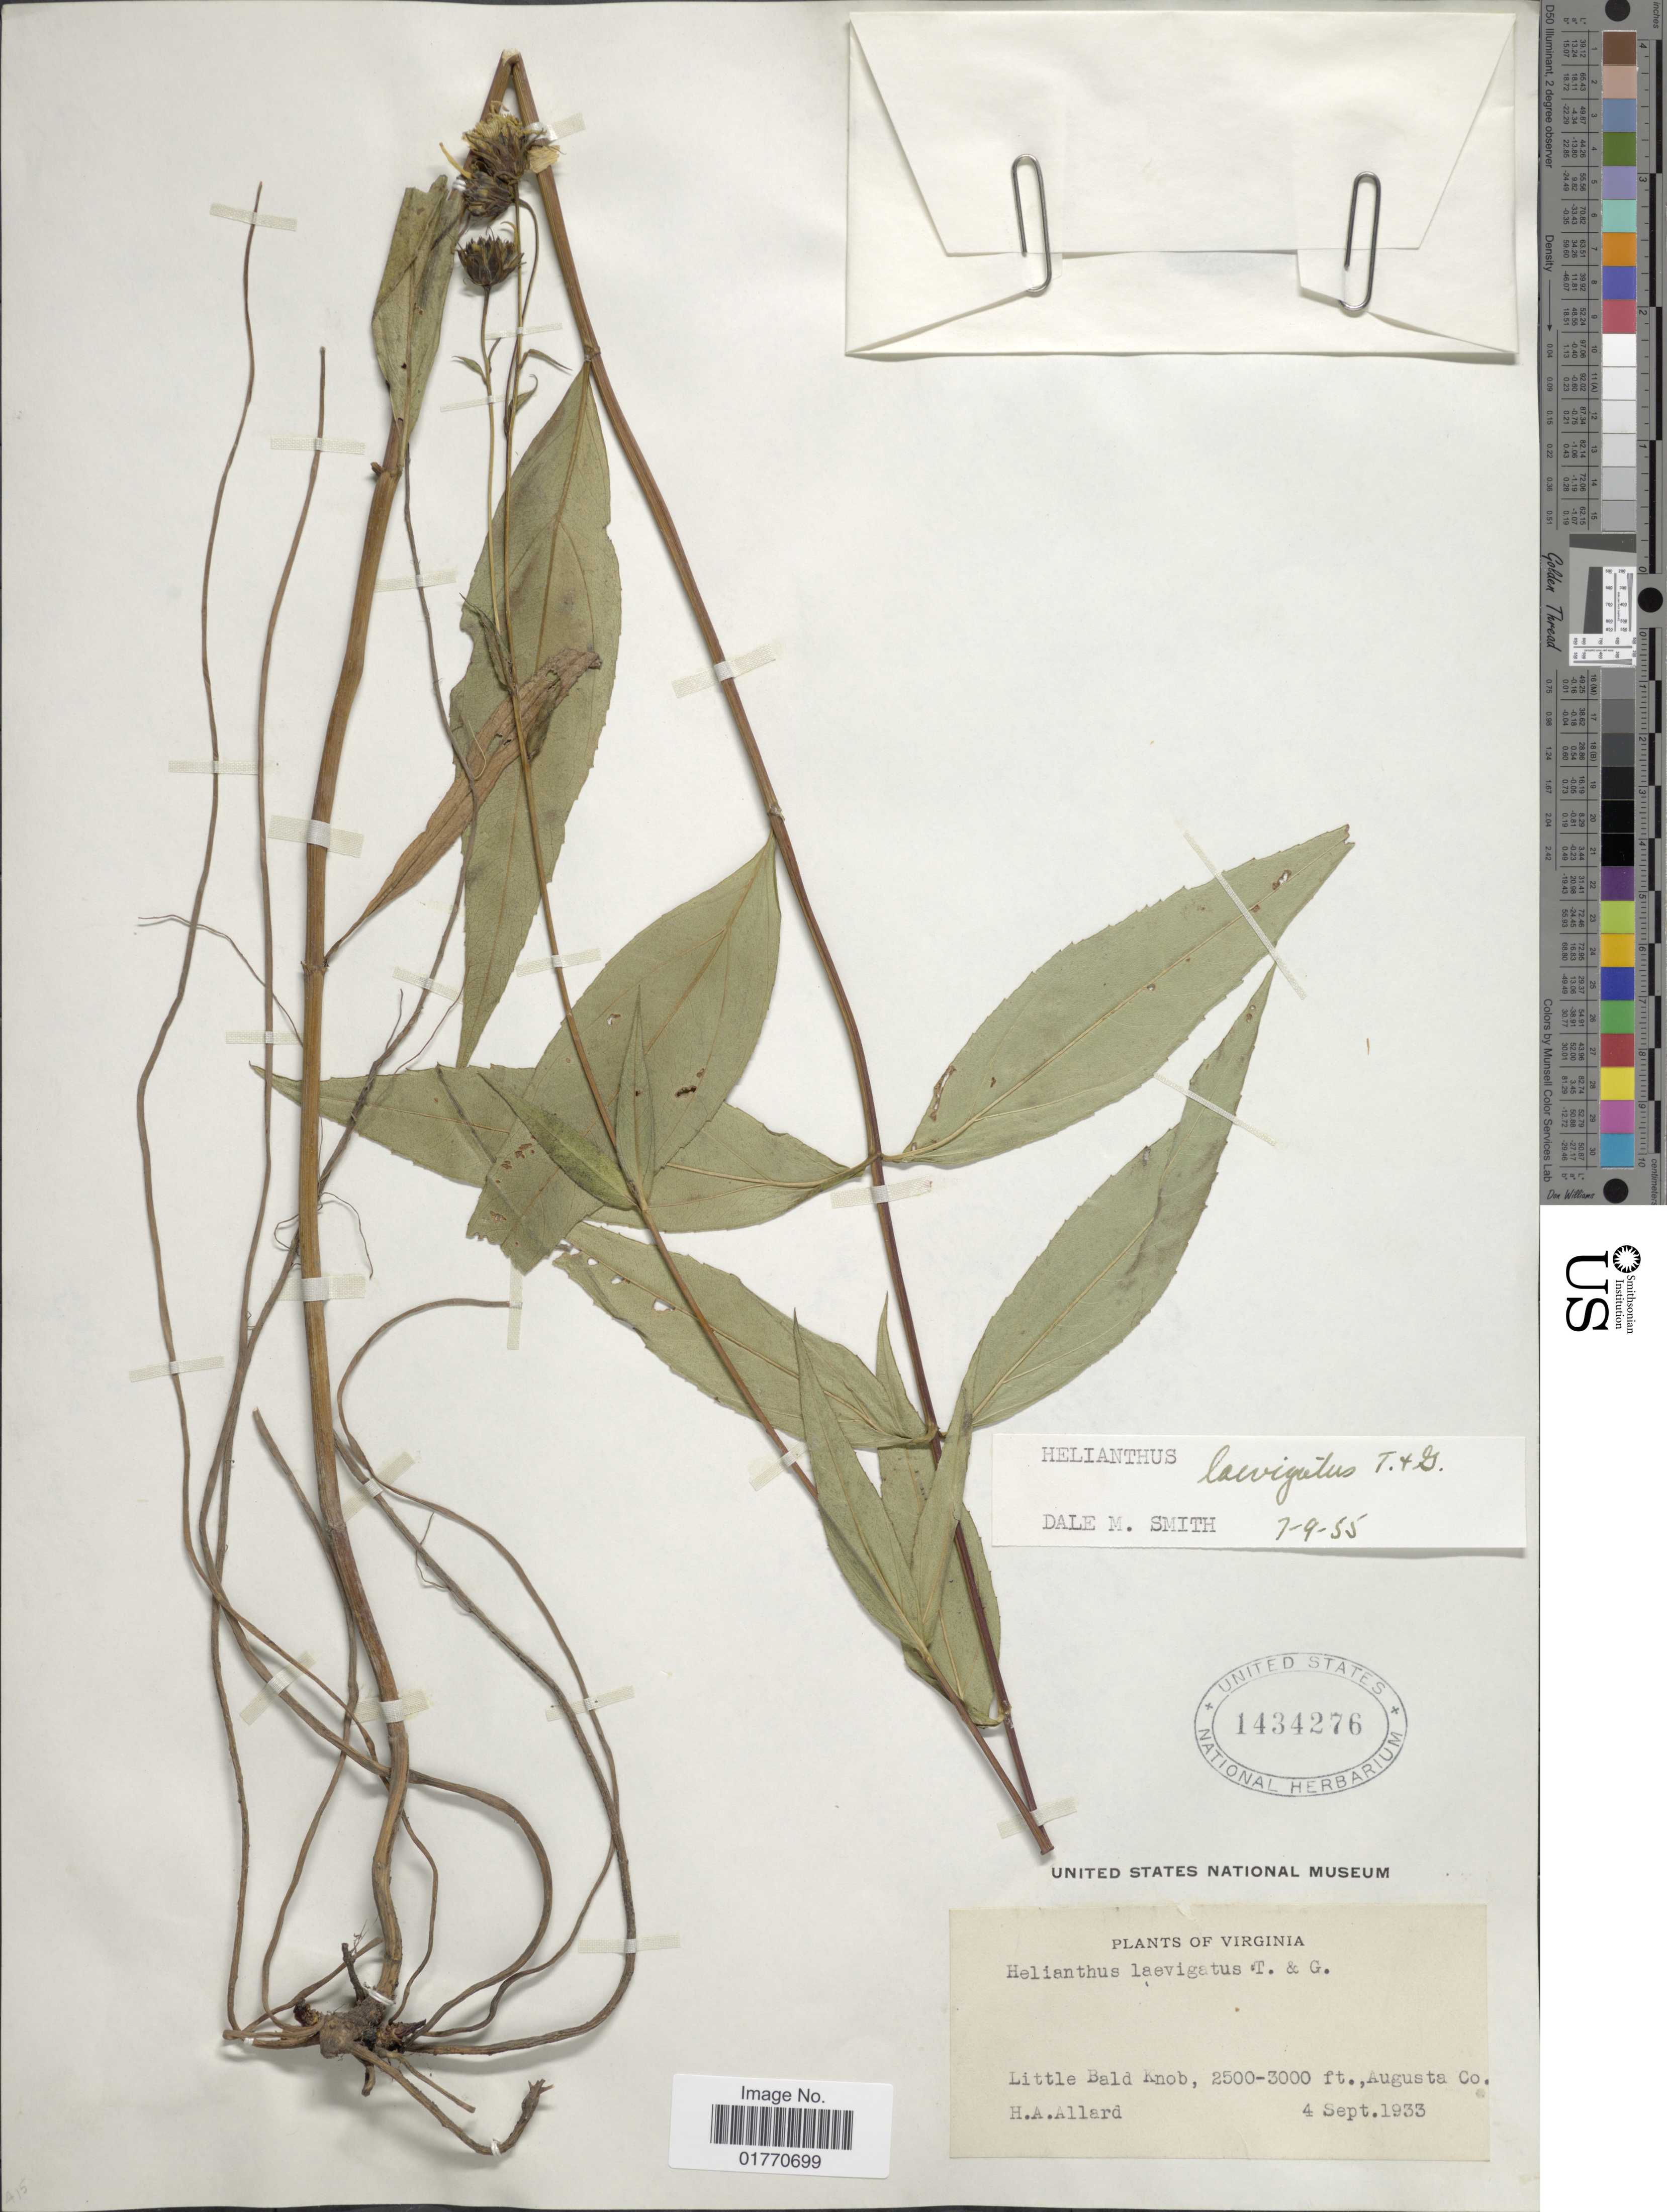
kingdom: Plantae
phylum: Tracheophyta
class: Magnoliopsida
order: Asterales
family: Asteraceae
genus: Helianthus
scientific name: Helianthus laevigatus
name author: Torr. & A. Gray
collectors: H. A. Allard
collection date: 1933-09-04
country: United States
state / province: Virginia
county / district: Augusta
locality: Little Bald Knob, Augusta Co.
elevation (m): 762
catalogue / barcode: US 1434276